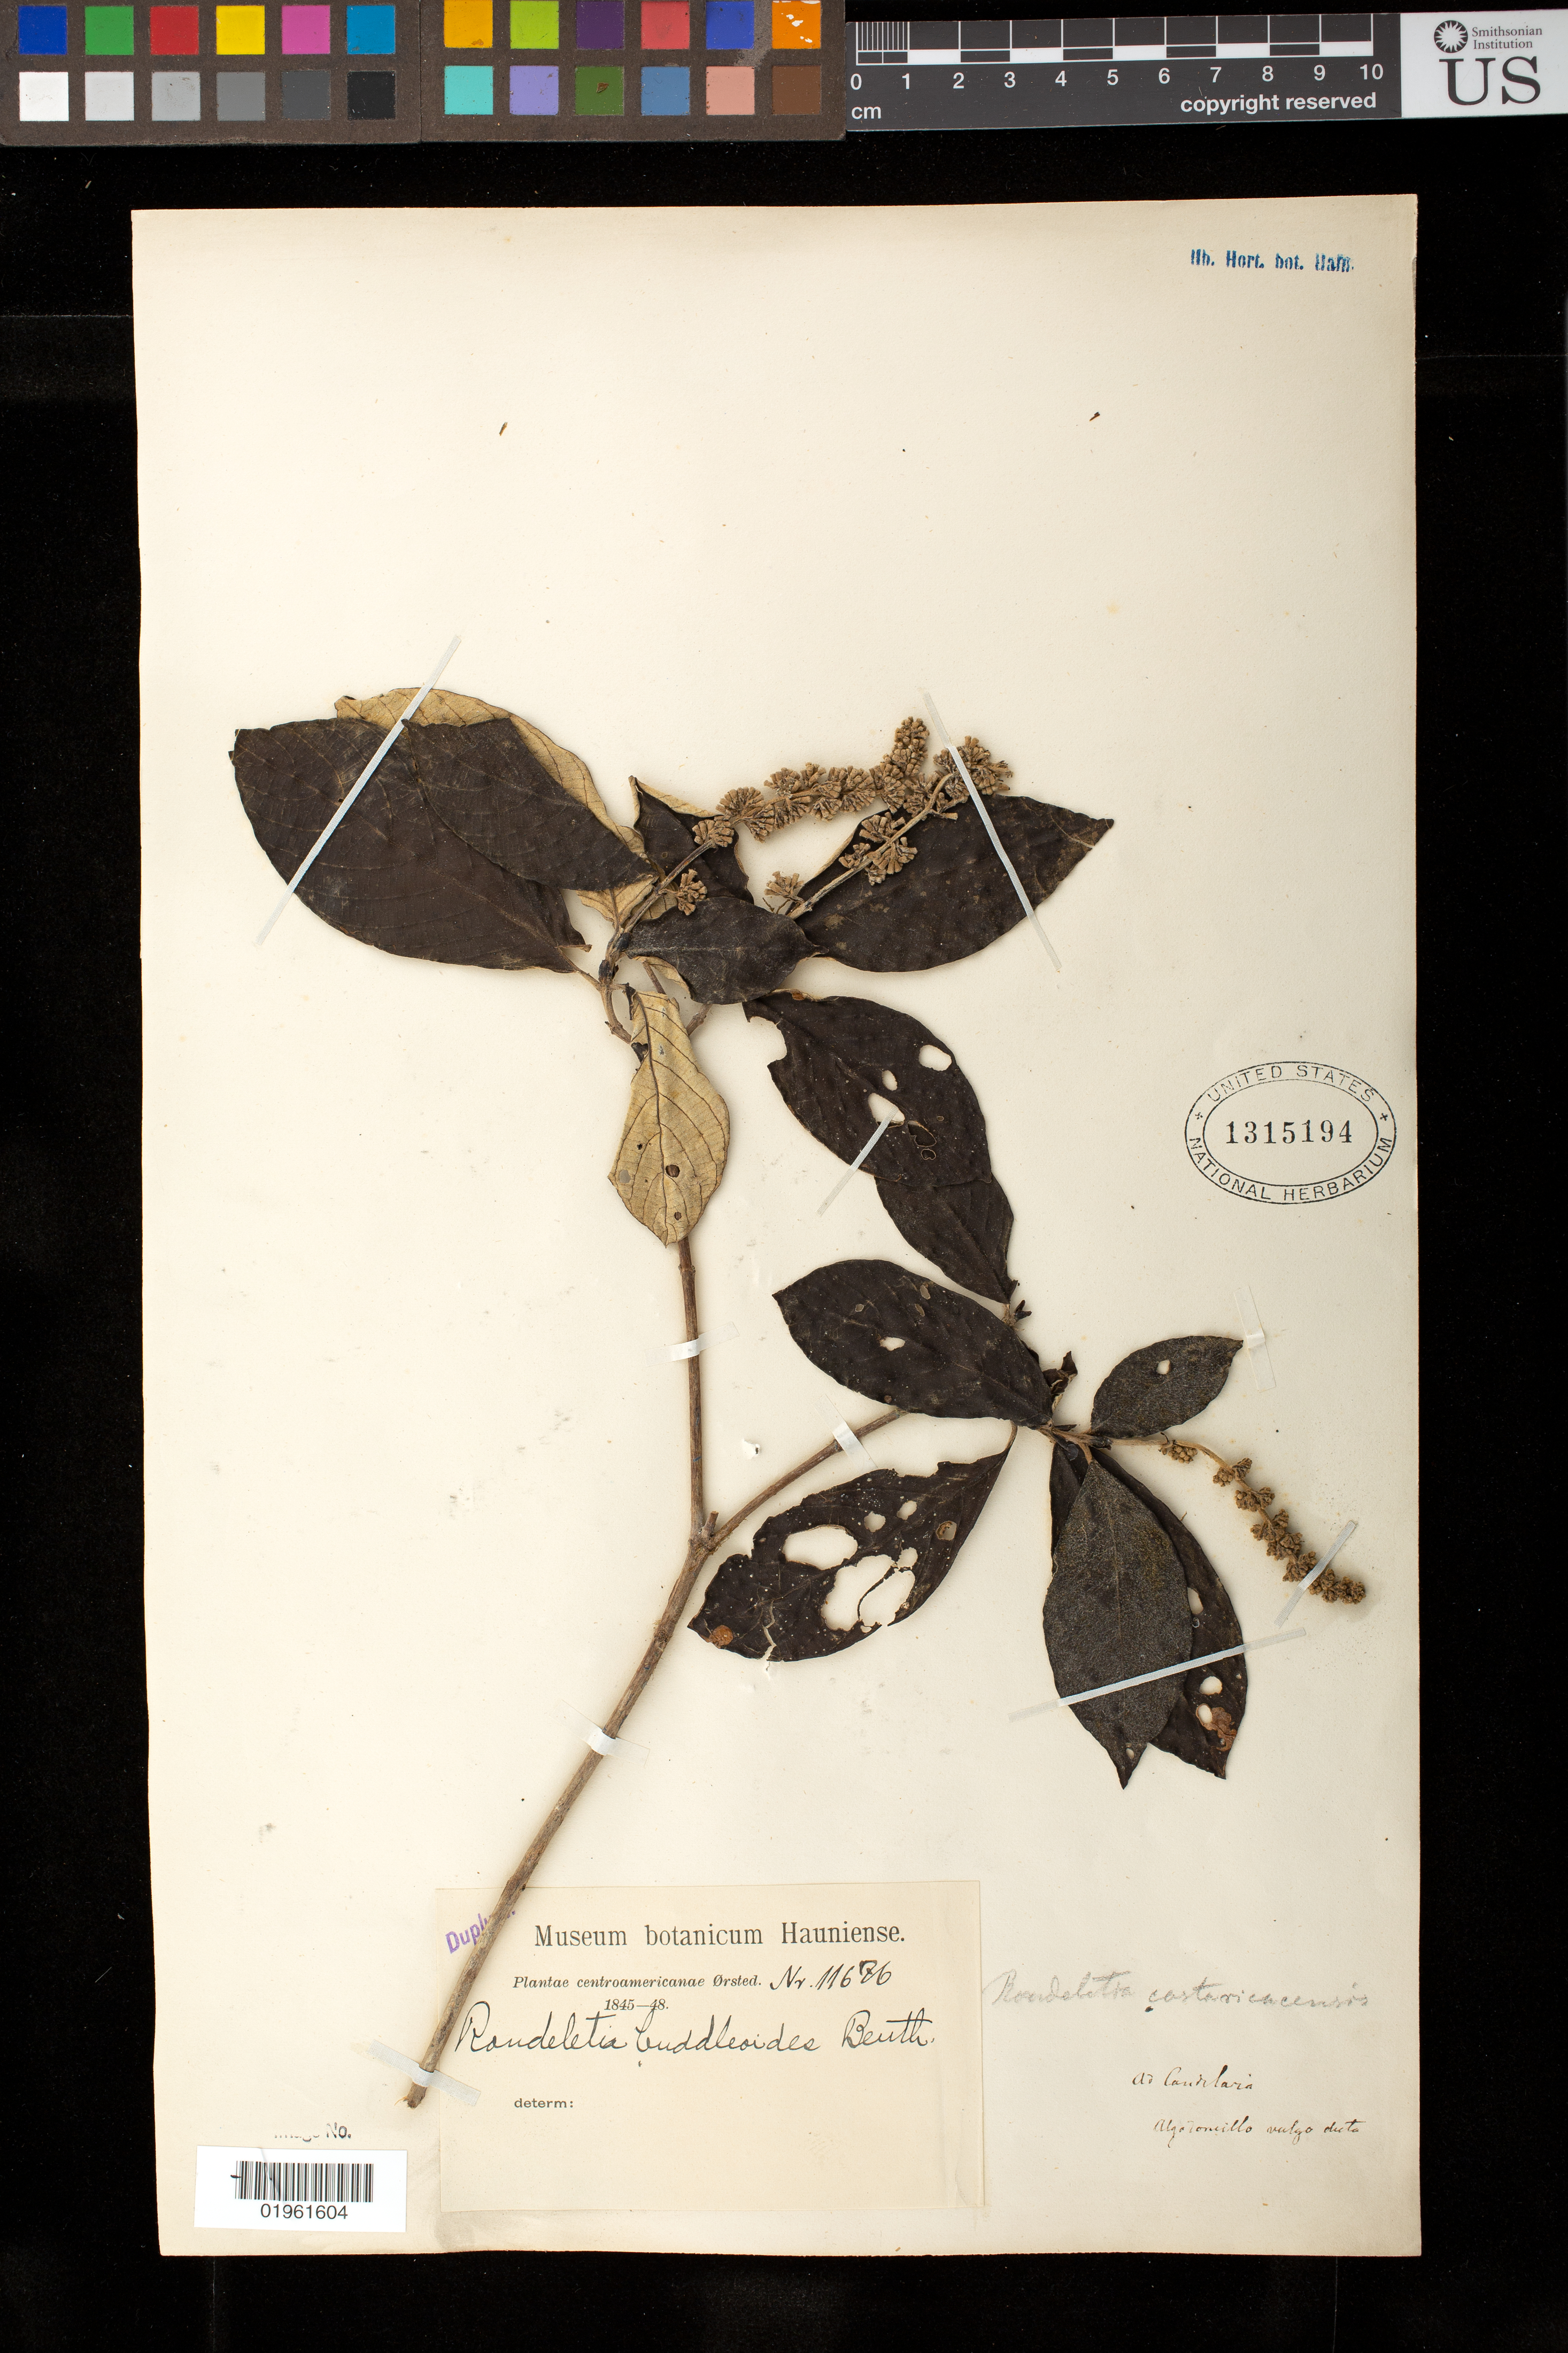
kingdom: Plantae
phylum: Tracheophyta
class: Magnoliopsida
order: Gentianales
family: Rubiaceae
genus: Rondeletia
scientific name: Rondeletia buddleioides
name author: Benth.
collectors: Ørsted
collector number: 11676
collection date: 1845/1848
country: Costa Rica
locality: Candelaria.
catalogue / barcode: US 1315194